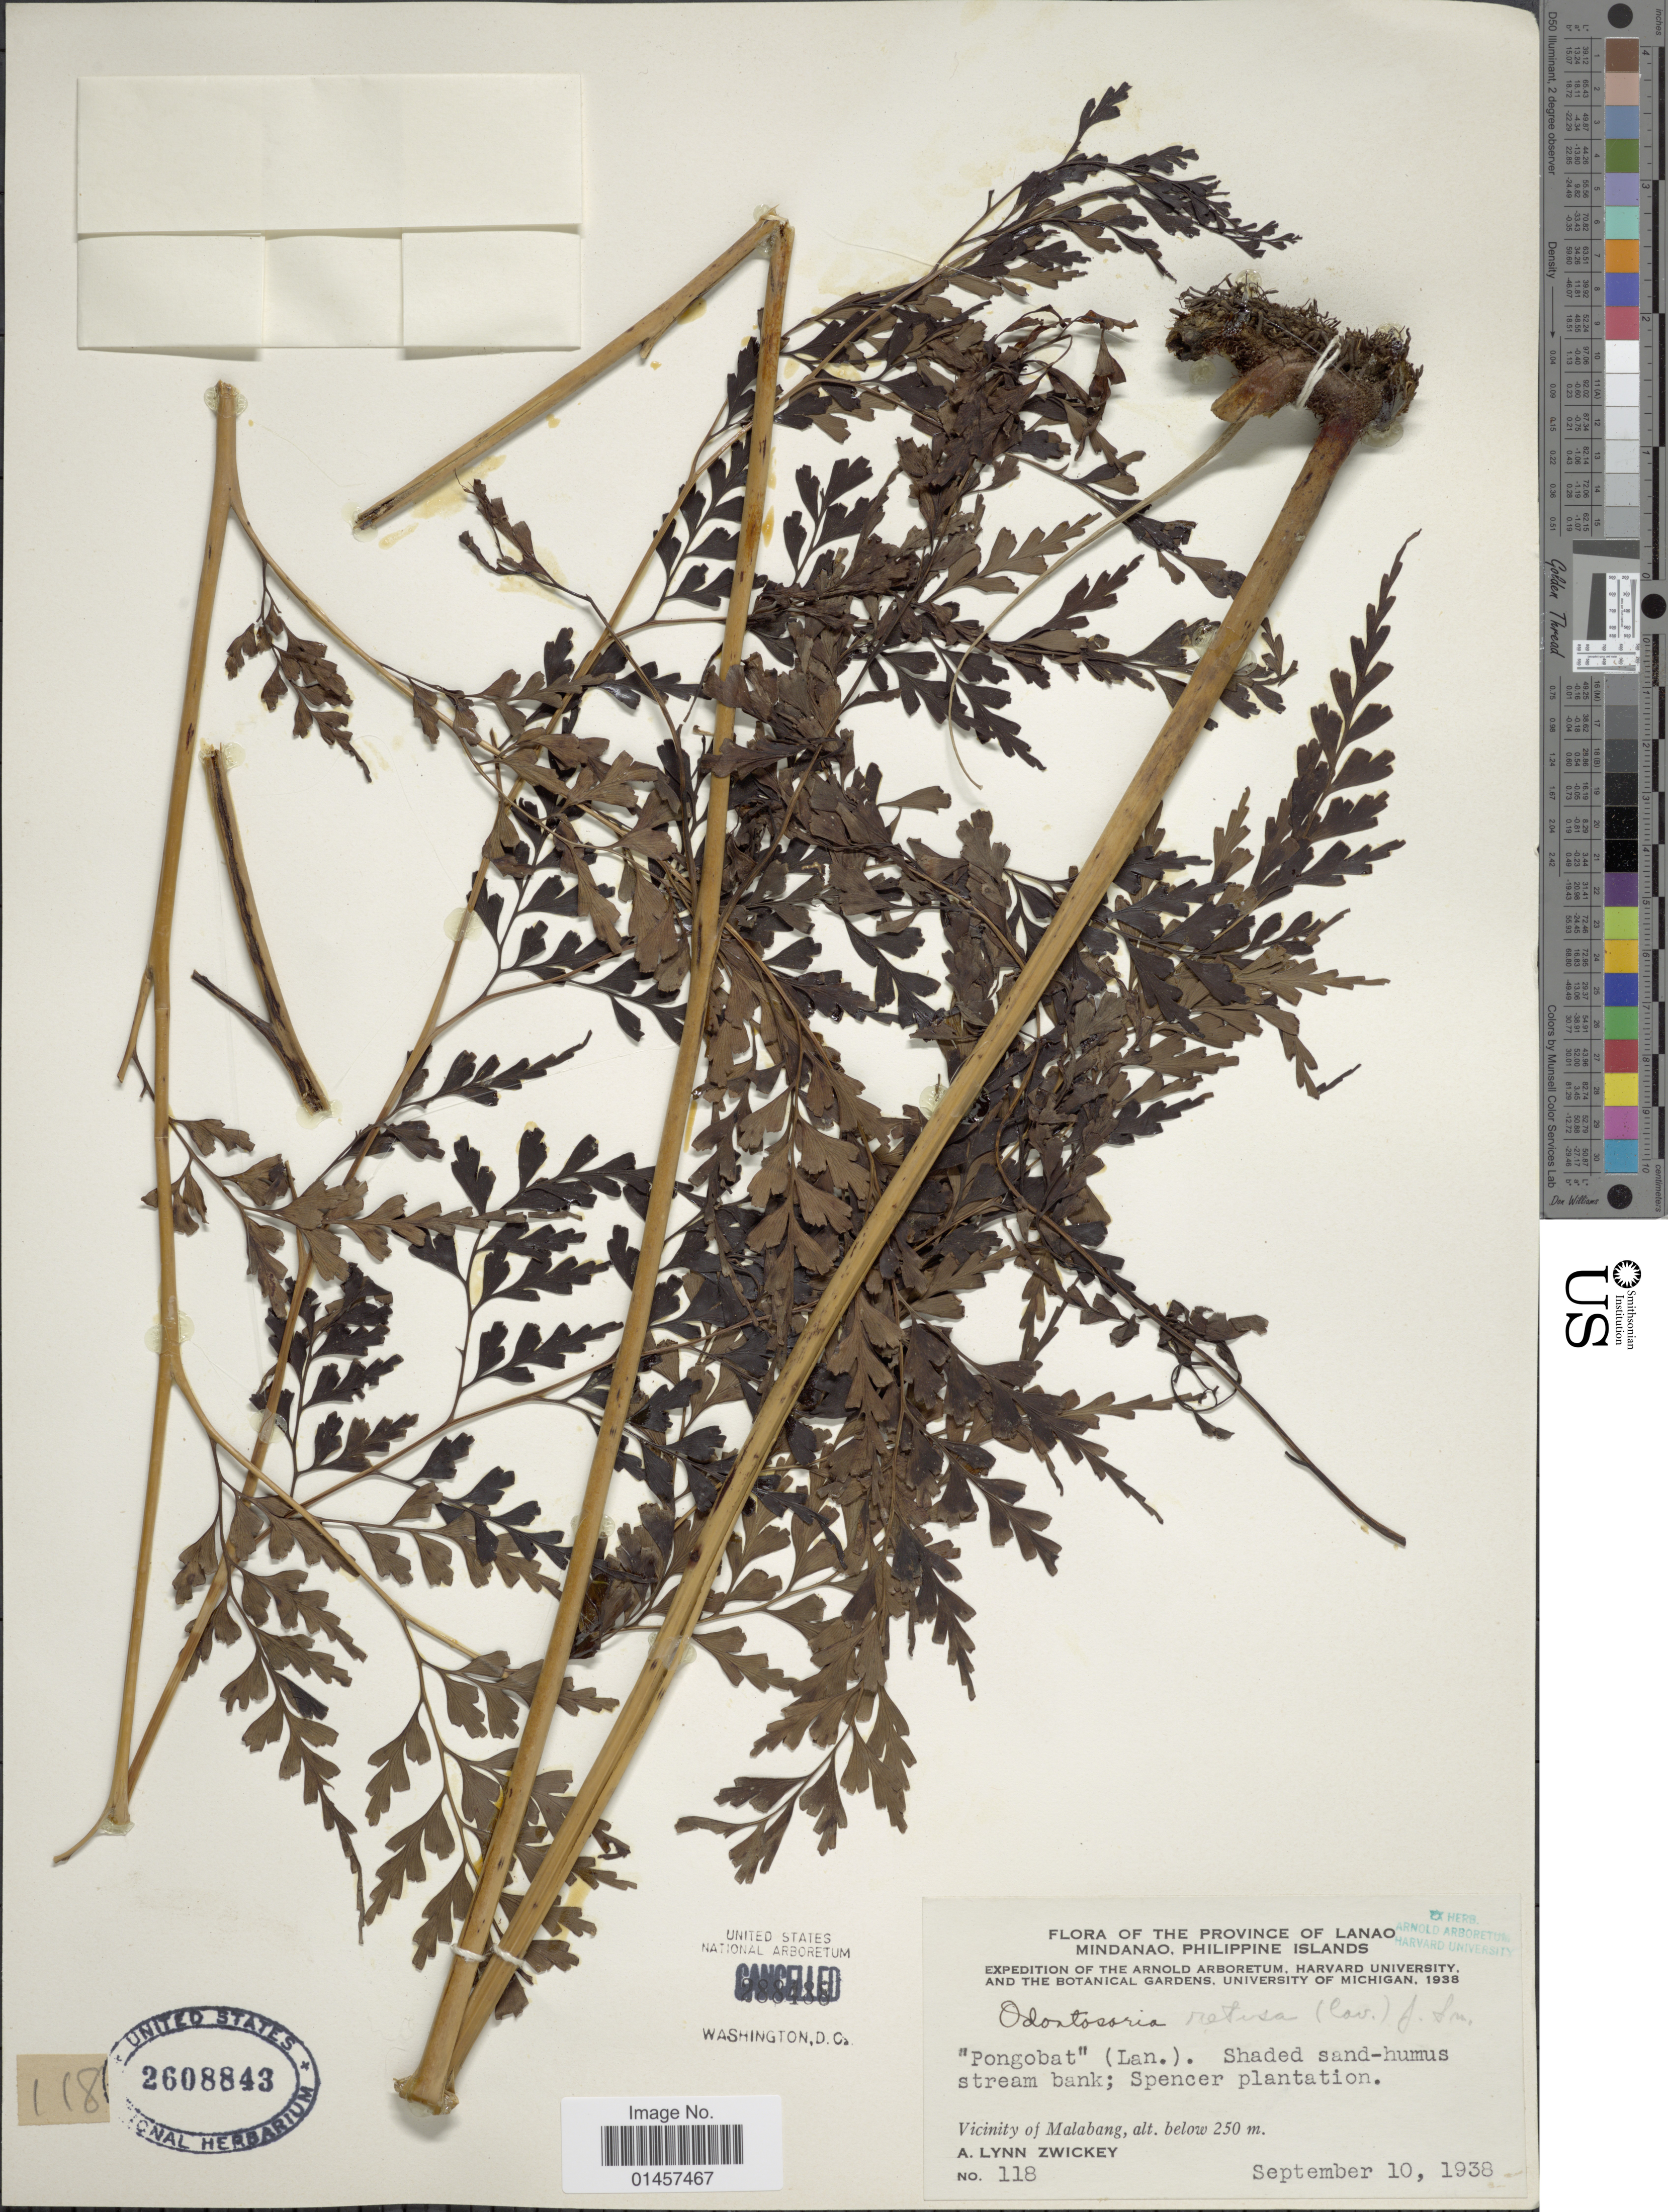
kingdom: Plantae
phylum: Tracheophyta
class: Polypodiopsida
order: Polypodiales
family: Lindsaeaceae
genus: Sphenomeris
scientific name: Sphenomeris retusa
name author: (Cav.) Maxim.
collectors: A. Zwickey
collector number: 118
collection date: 1938-09-10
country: Philippines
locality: Province of Lanao, Mindanao, Philippine Islands, Vicinity of Malabang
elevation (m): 250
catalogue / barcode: US 2608843